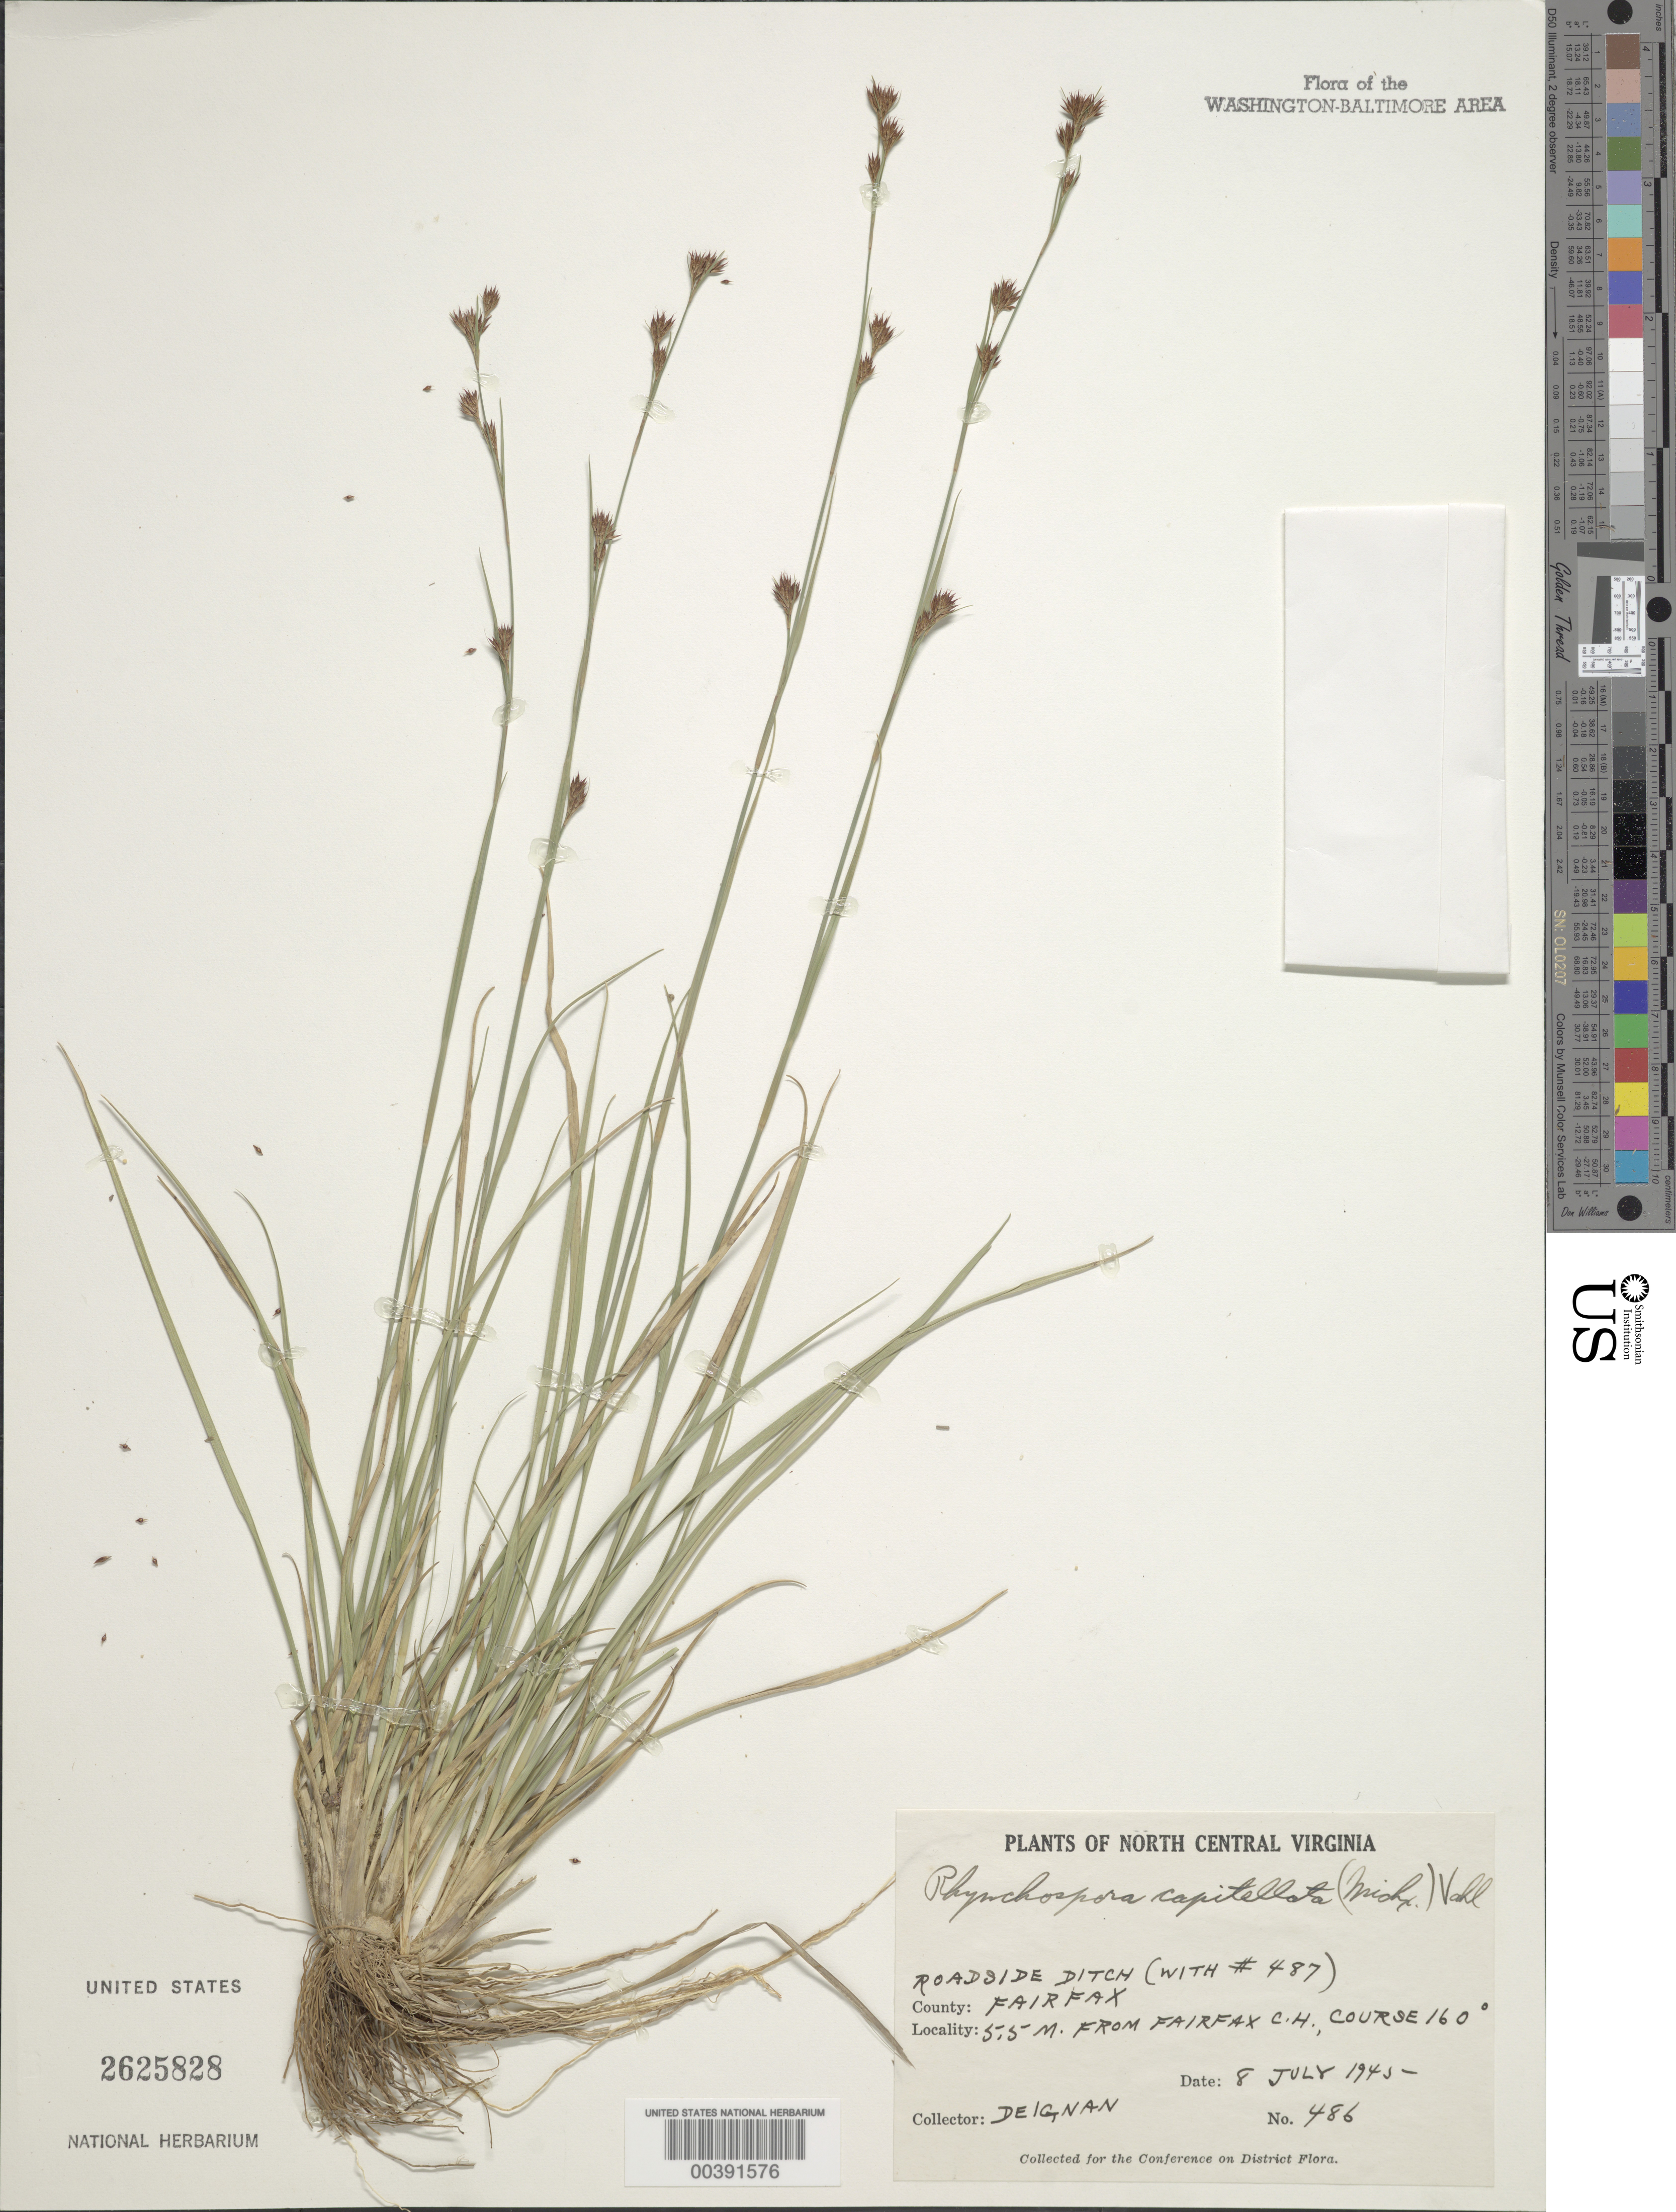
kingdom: Plantae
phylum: Tracheophyta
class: Liliopsida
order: Poales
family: Cyperaceae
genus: Rhynchospora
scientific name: Rhynchospora capitellata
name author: (Michx.) Vahl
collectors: H. Deignan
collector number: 486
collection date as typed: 08 Jul 1945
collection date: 1945-07-08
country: United States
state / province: Virginia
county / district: Fairfax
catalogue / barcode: US 2625828